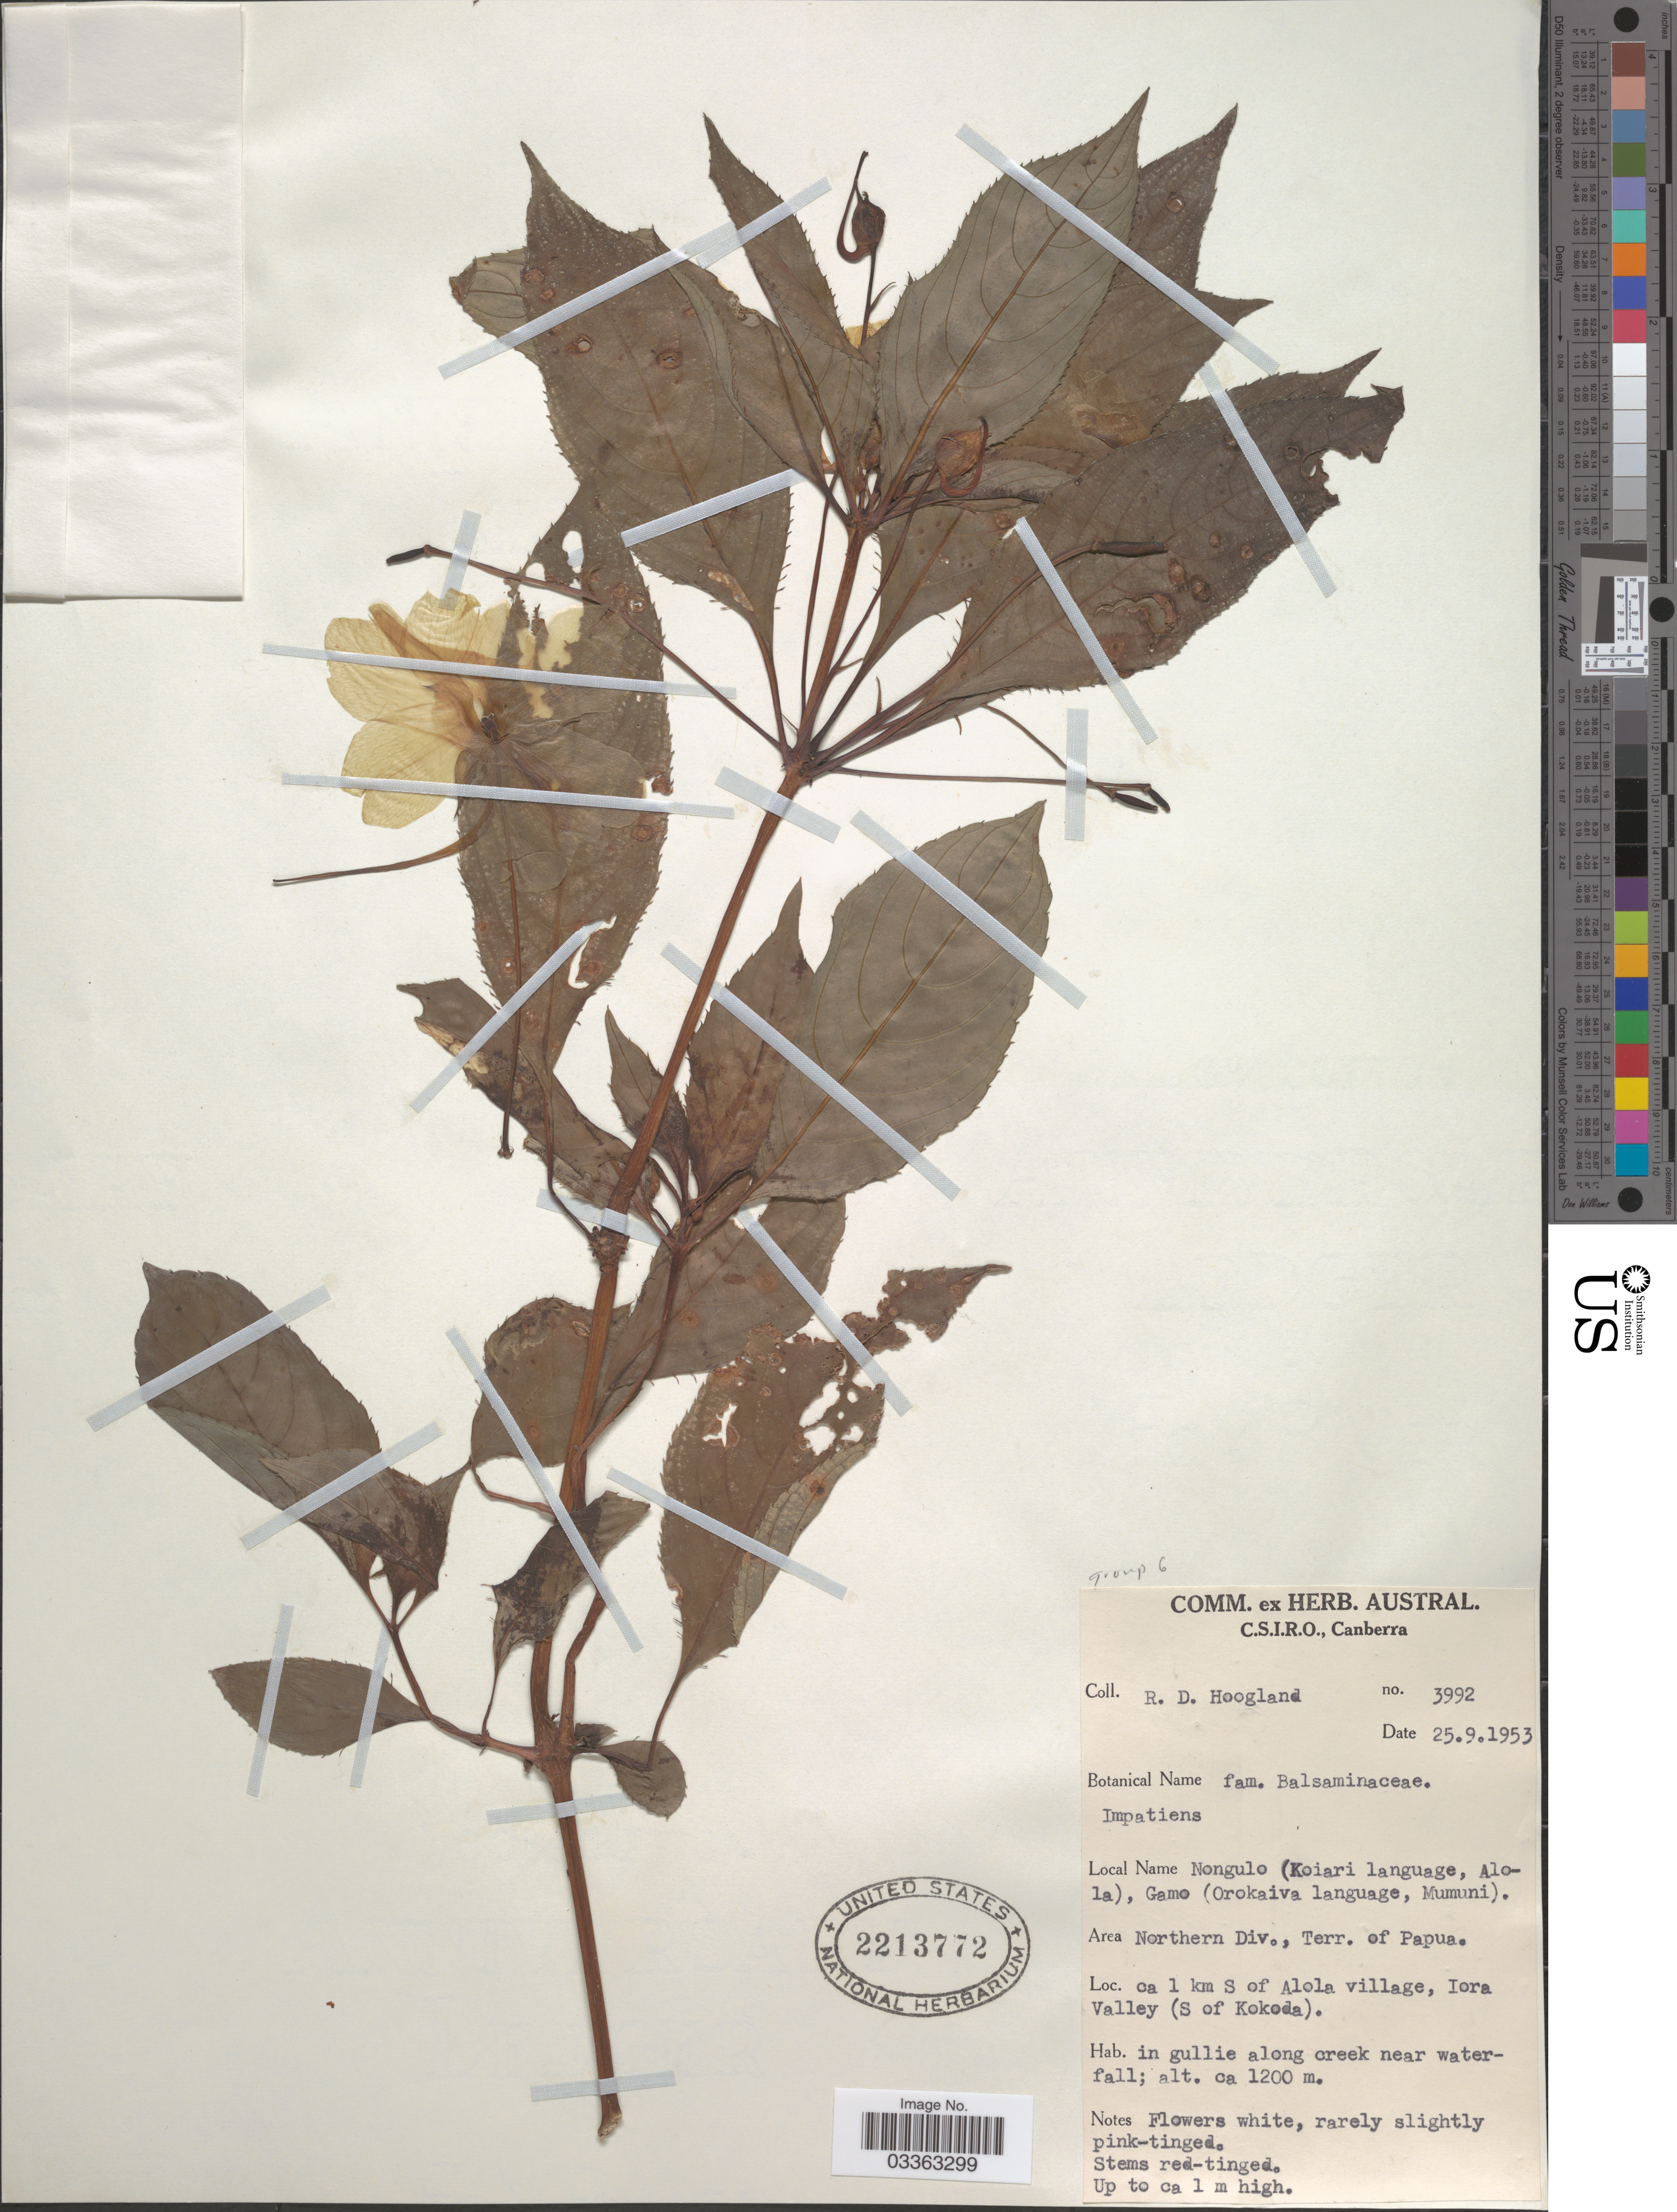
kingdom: Plantae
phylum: Tracheophyta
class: Magnoliopsida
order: Ericales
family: Balsaminaceae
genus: Impatiens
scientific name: Impatiens sp.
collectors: R. D. Hoogland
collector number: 3992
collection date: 1953-09-25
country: Papua New Guinea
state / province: Northern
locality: Area Northern Div., Terr. of Papua. ca 1 km S of Alola village, Iora Valley (S of Kokoda). Gullie along creek near waterfall.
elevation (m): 1200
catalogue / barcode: US 2213772